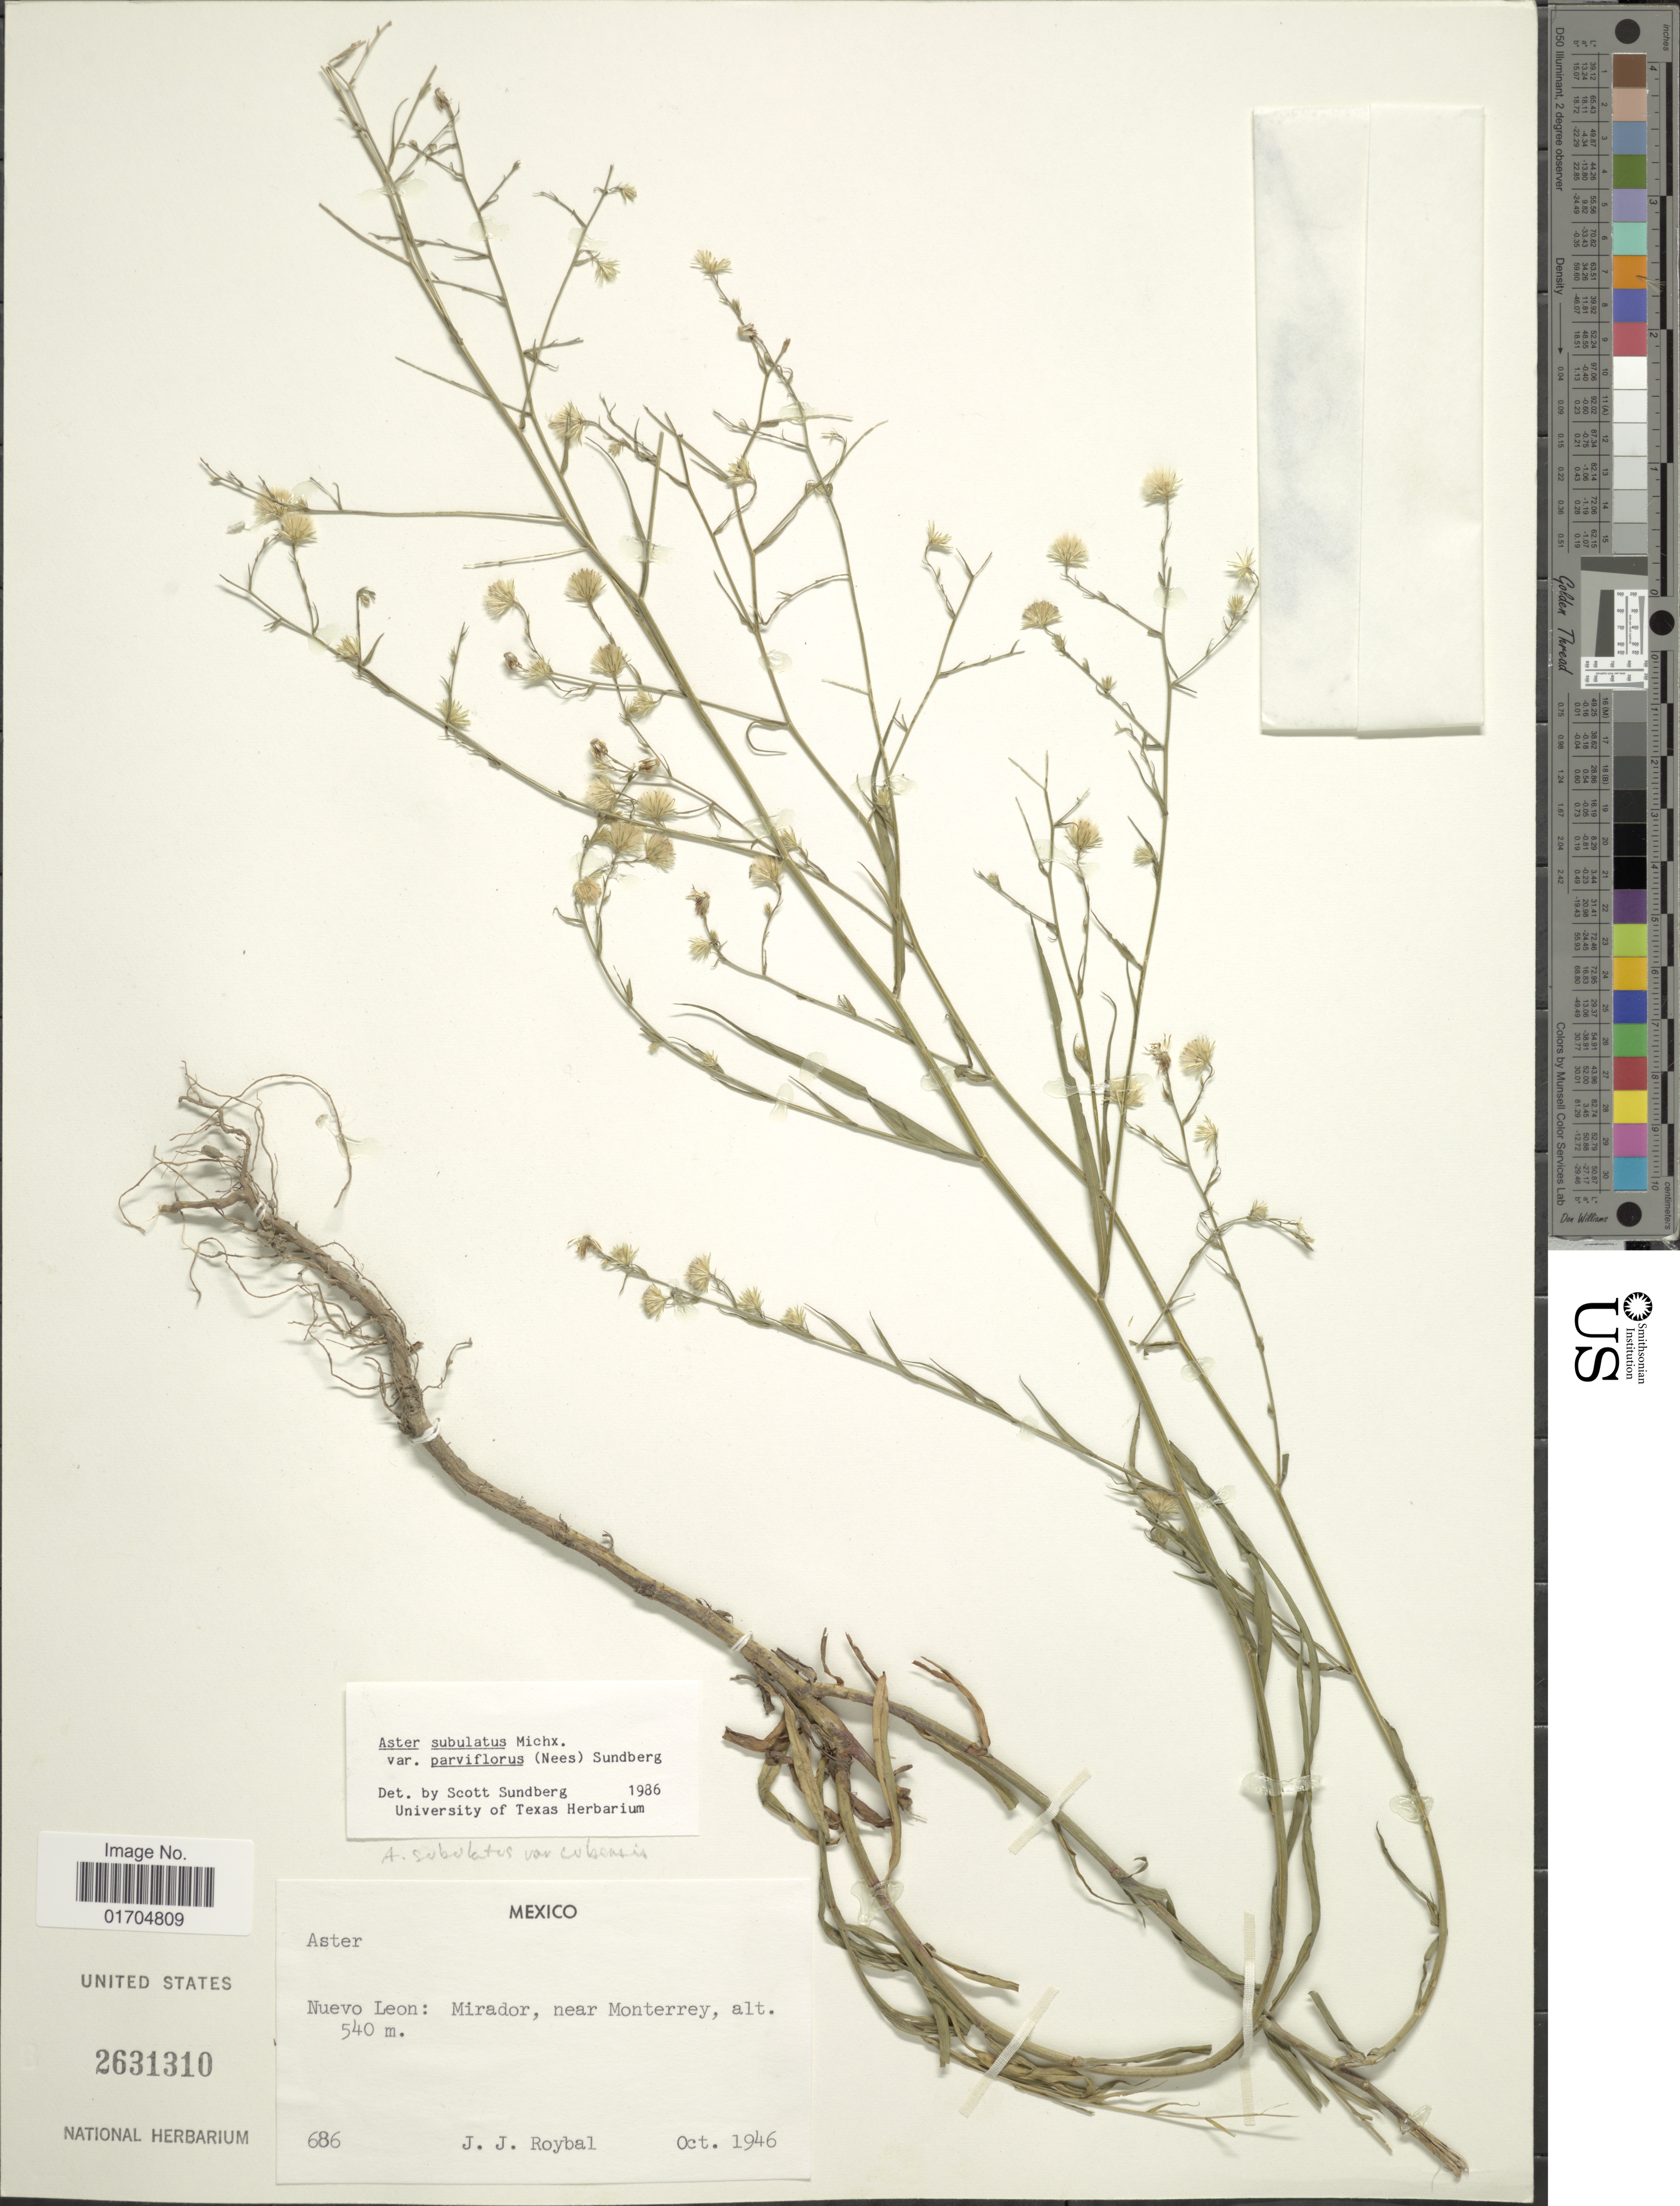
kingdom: Plantae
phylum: Tracheophyta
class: Magnoliopsida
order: Asterales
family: Asteraceae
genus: Symphyotrichum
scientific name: Symphyotrichum subulatum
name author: (Michx.) G.L. Nesom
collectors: J. J. Roybal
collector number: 686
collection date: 1946-10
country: Mexico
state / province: Nuevo León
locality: Mirador, near Monterrey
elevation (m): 540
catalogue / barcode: US 2631310